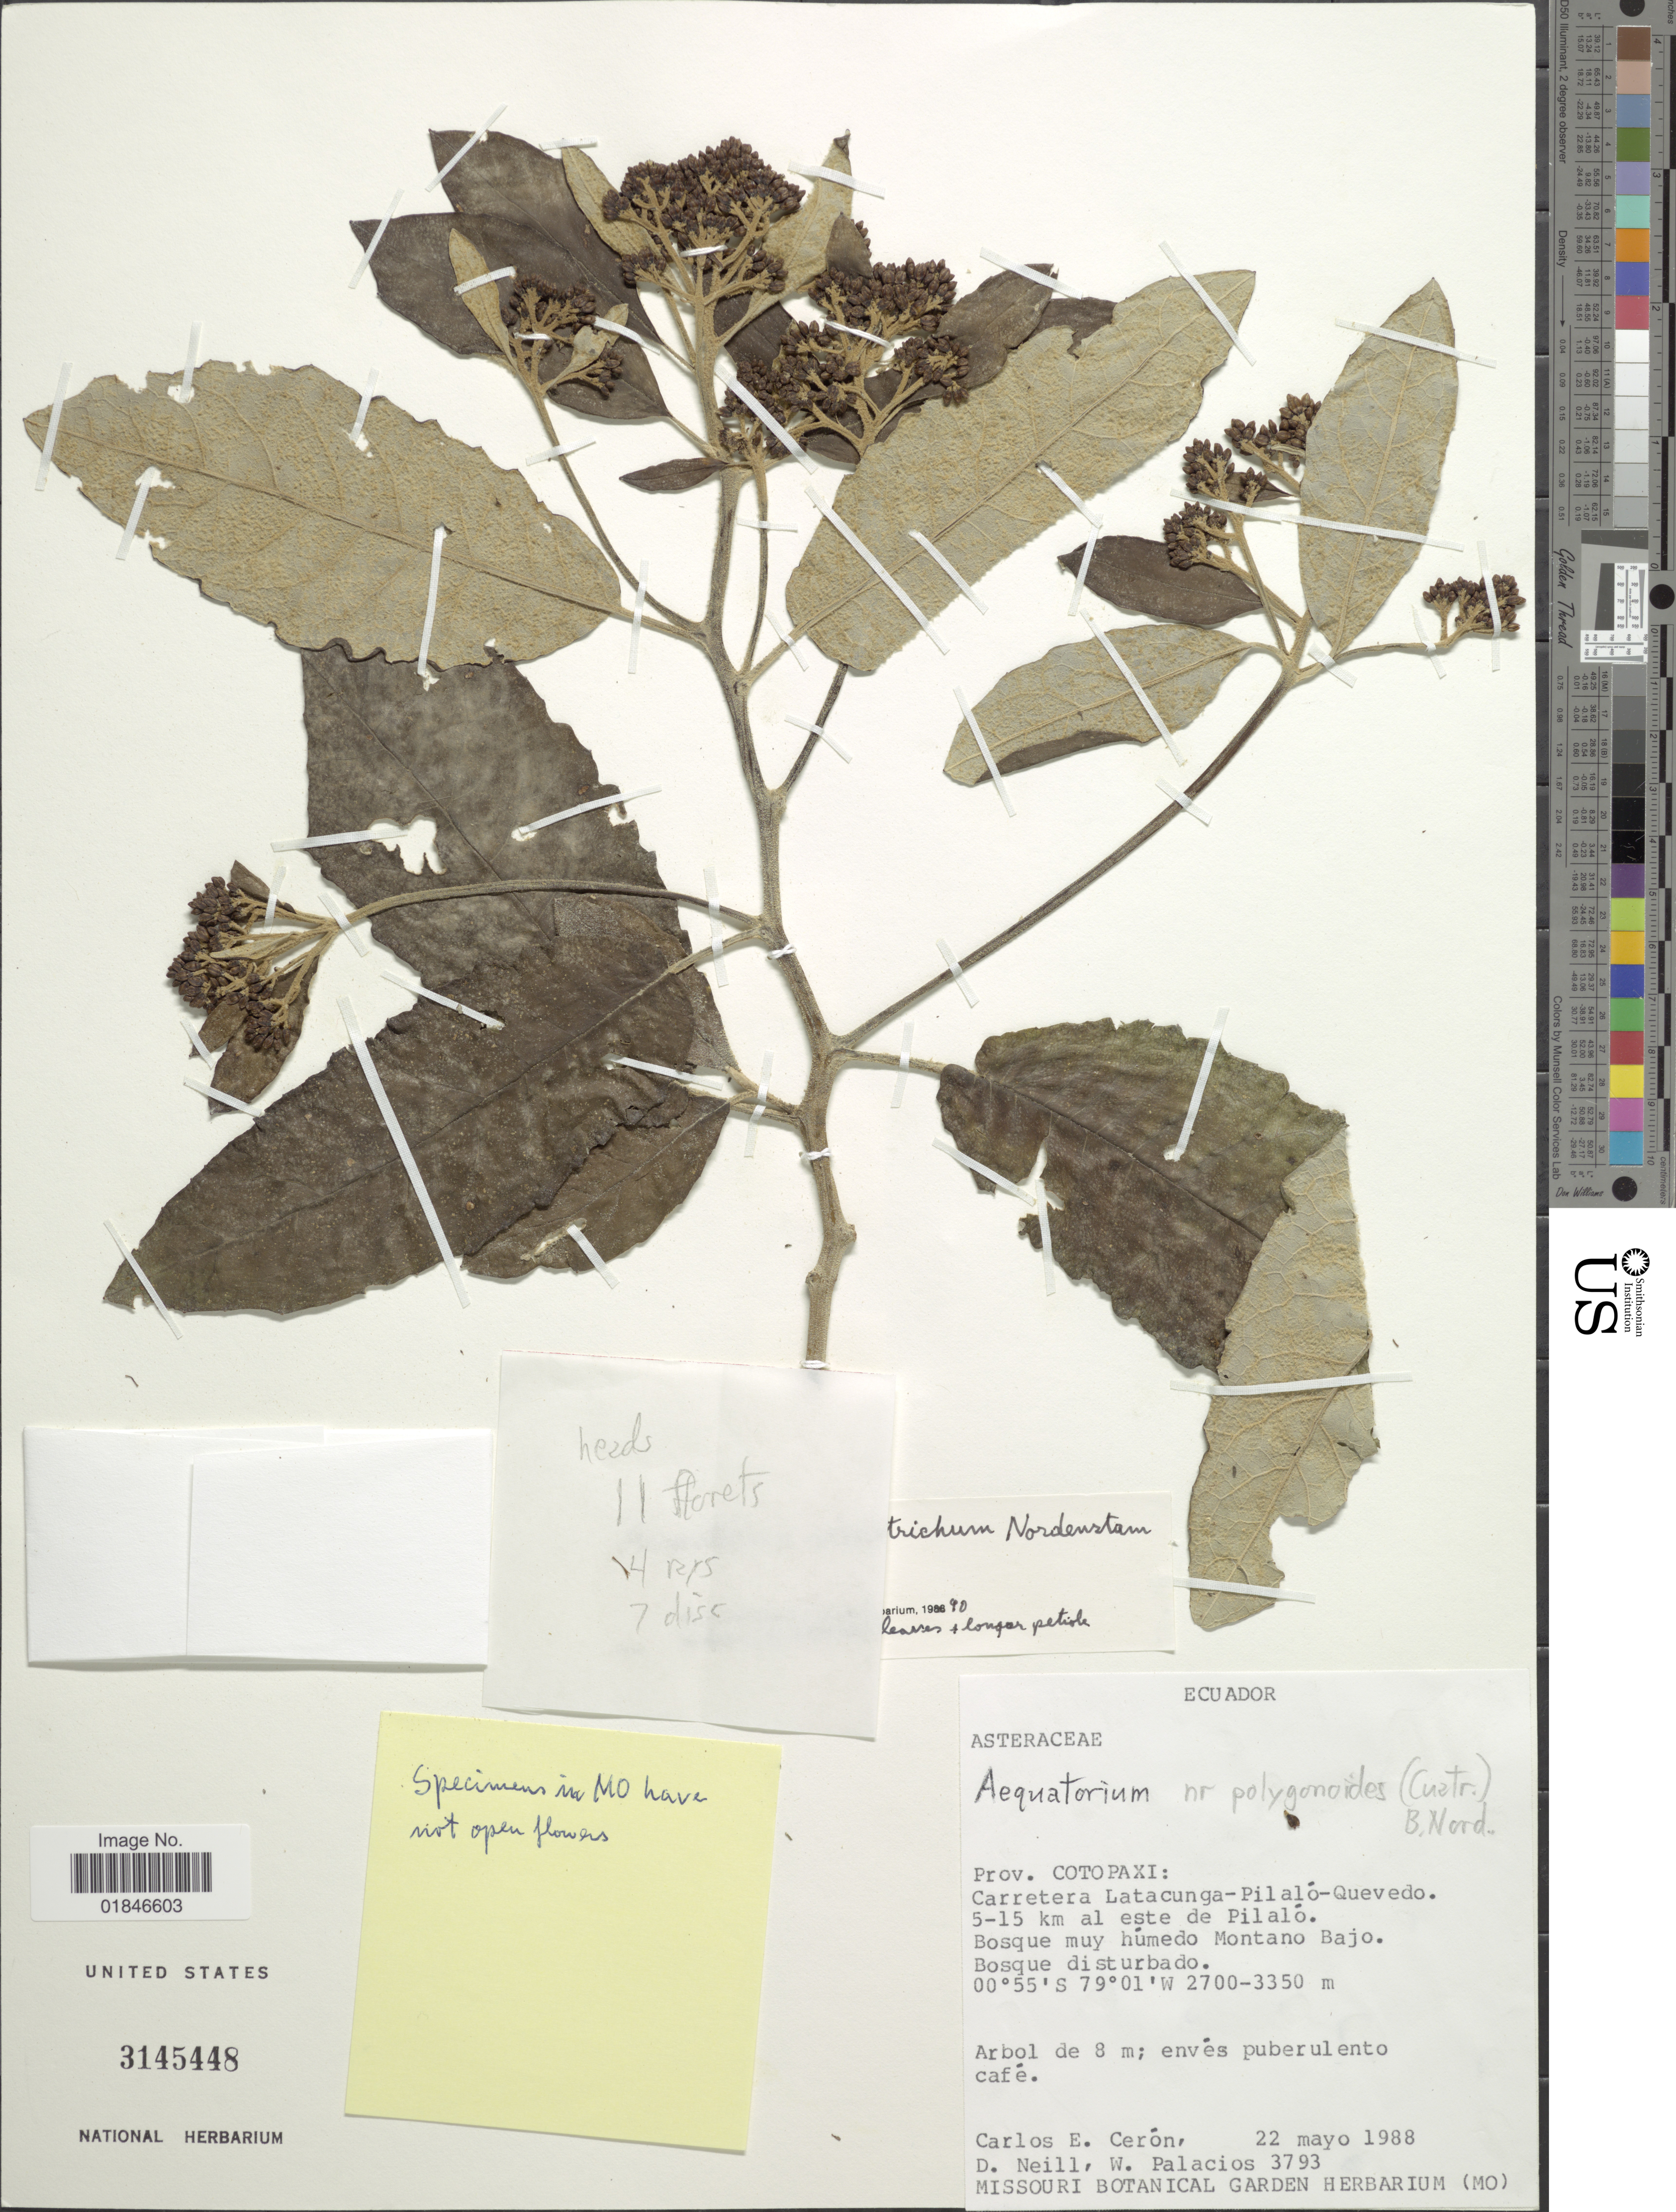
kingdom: Plantae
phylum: Tracheophyta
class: Magnoliopsida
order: Asterales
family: Asteraceae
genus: Aequatorium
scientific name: Aequatorium asterotrichum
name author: B. Nord.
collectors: C. E. Cerón M., D. Neill & W. Palacios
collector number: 3793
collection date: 1988-05-22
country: Ecuador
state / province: Cotopaxi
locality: Prov. Cotopax: Carretera Latacunga-Pilalo-Quevedo. 5-15 km al este de Pilalo.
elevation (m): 2700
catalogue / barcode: US 3145448